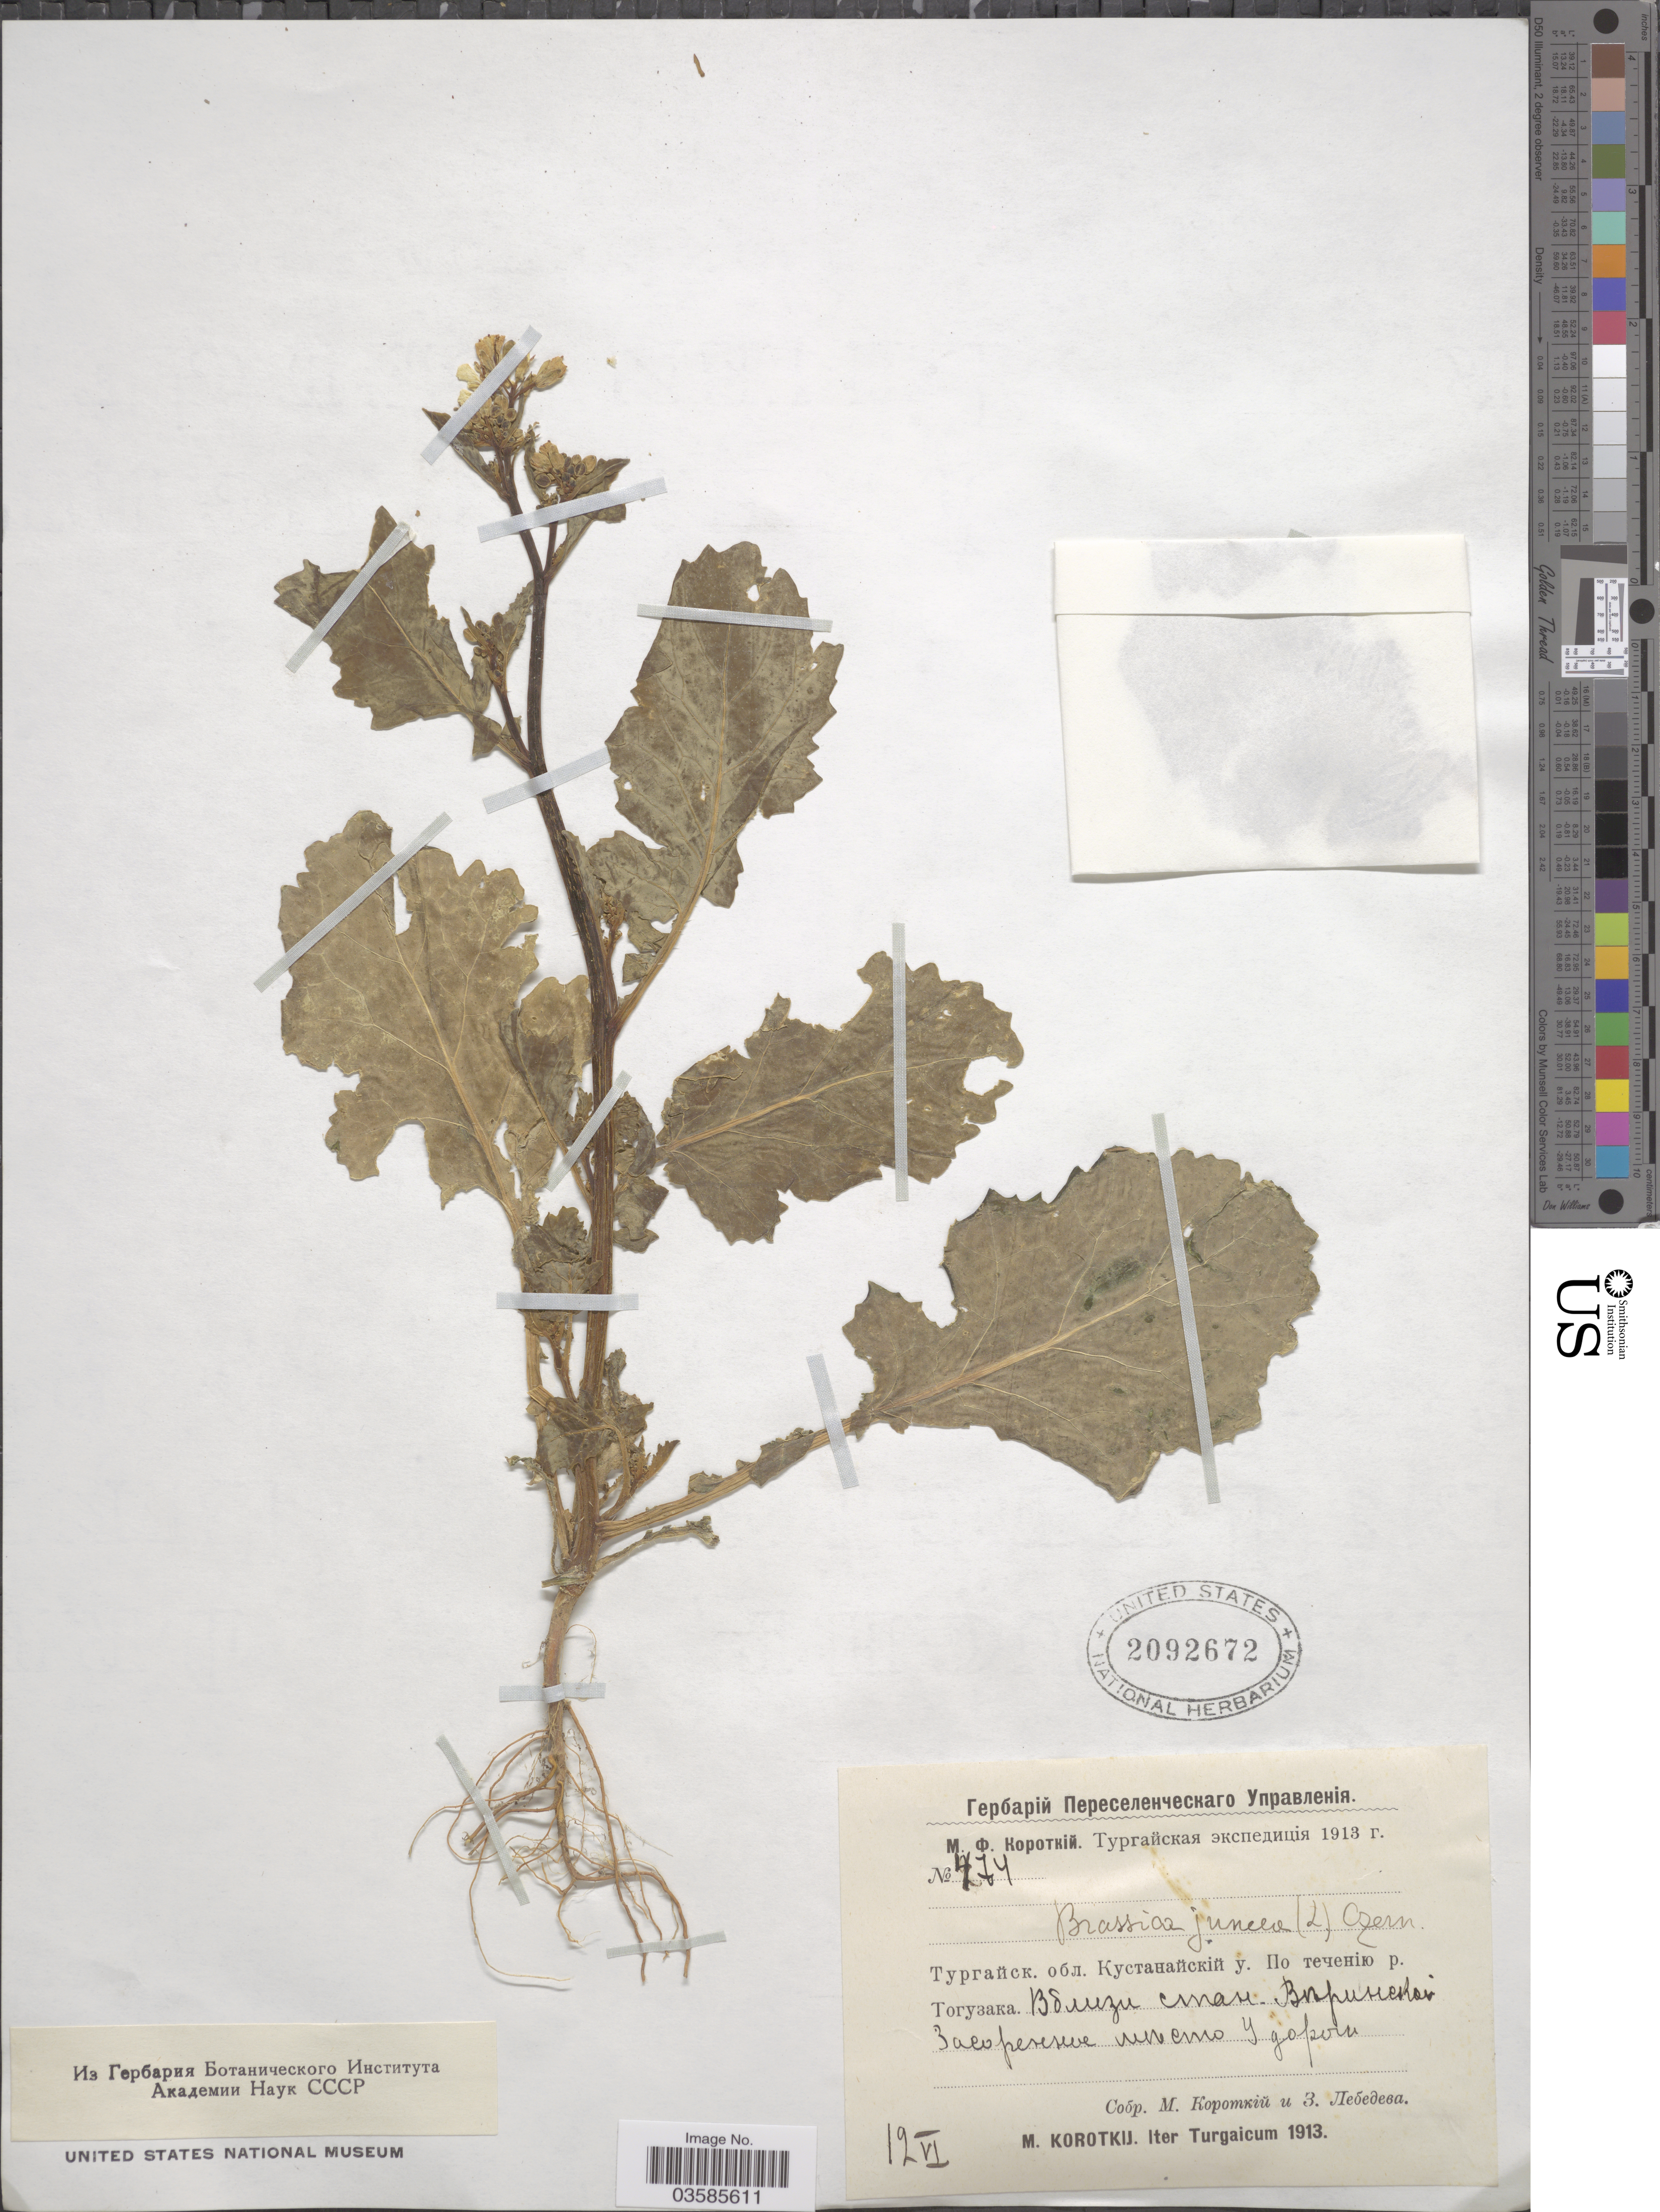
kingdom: Plantae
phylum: Tracheophyta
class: Magnoliopsida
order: Brassicales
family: Brassicaceae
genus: Brassica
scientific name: Brassica juncea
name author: (L.) Czern.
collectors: M. Korotkij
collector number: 474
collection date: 1913-06-12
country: Kazakhstan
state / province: Qustanay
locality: River Toguzak, near Stantion Vyrinskaya; Iter Turgaicum.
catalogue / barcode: US 2092672